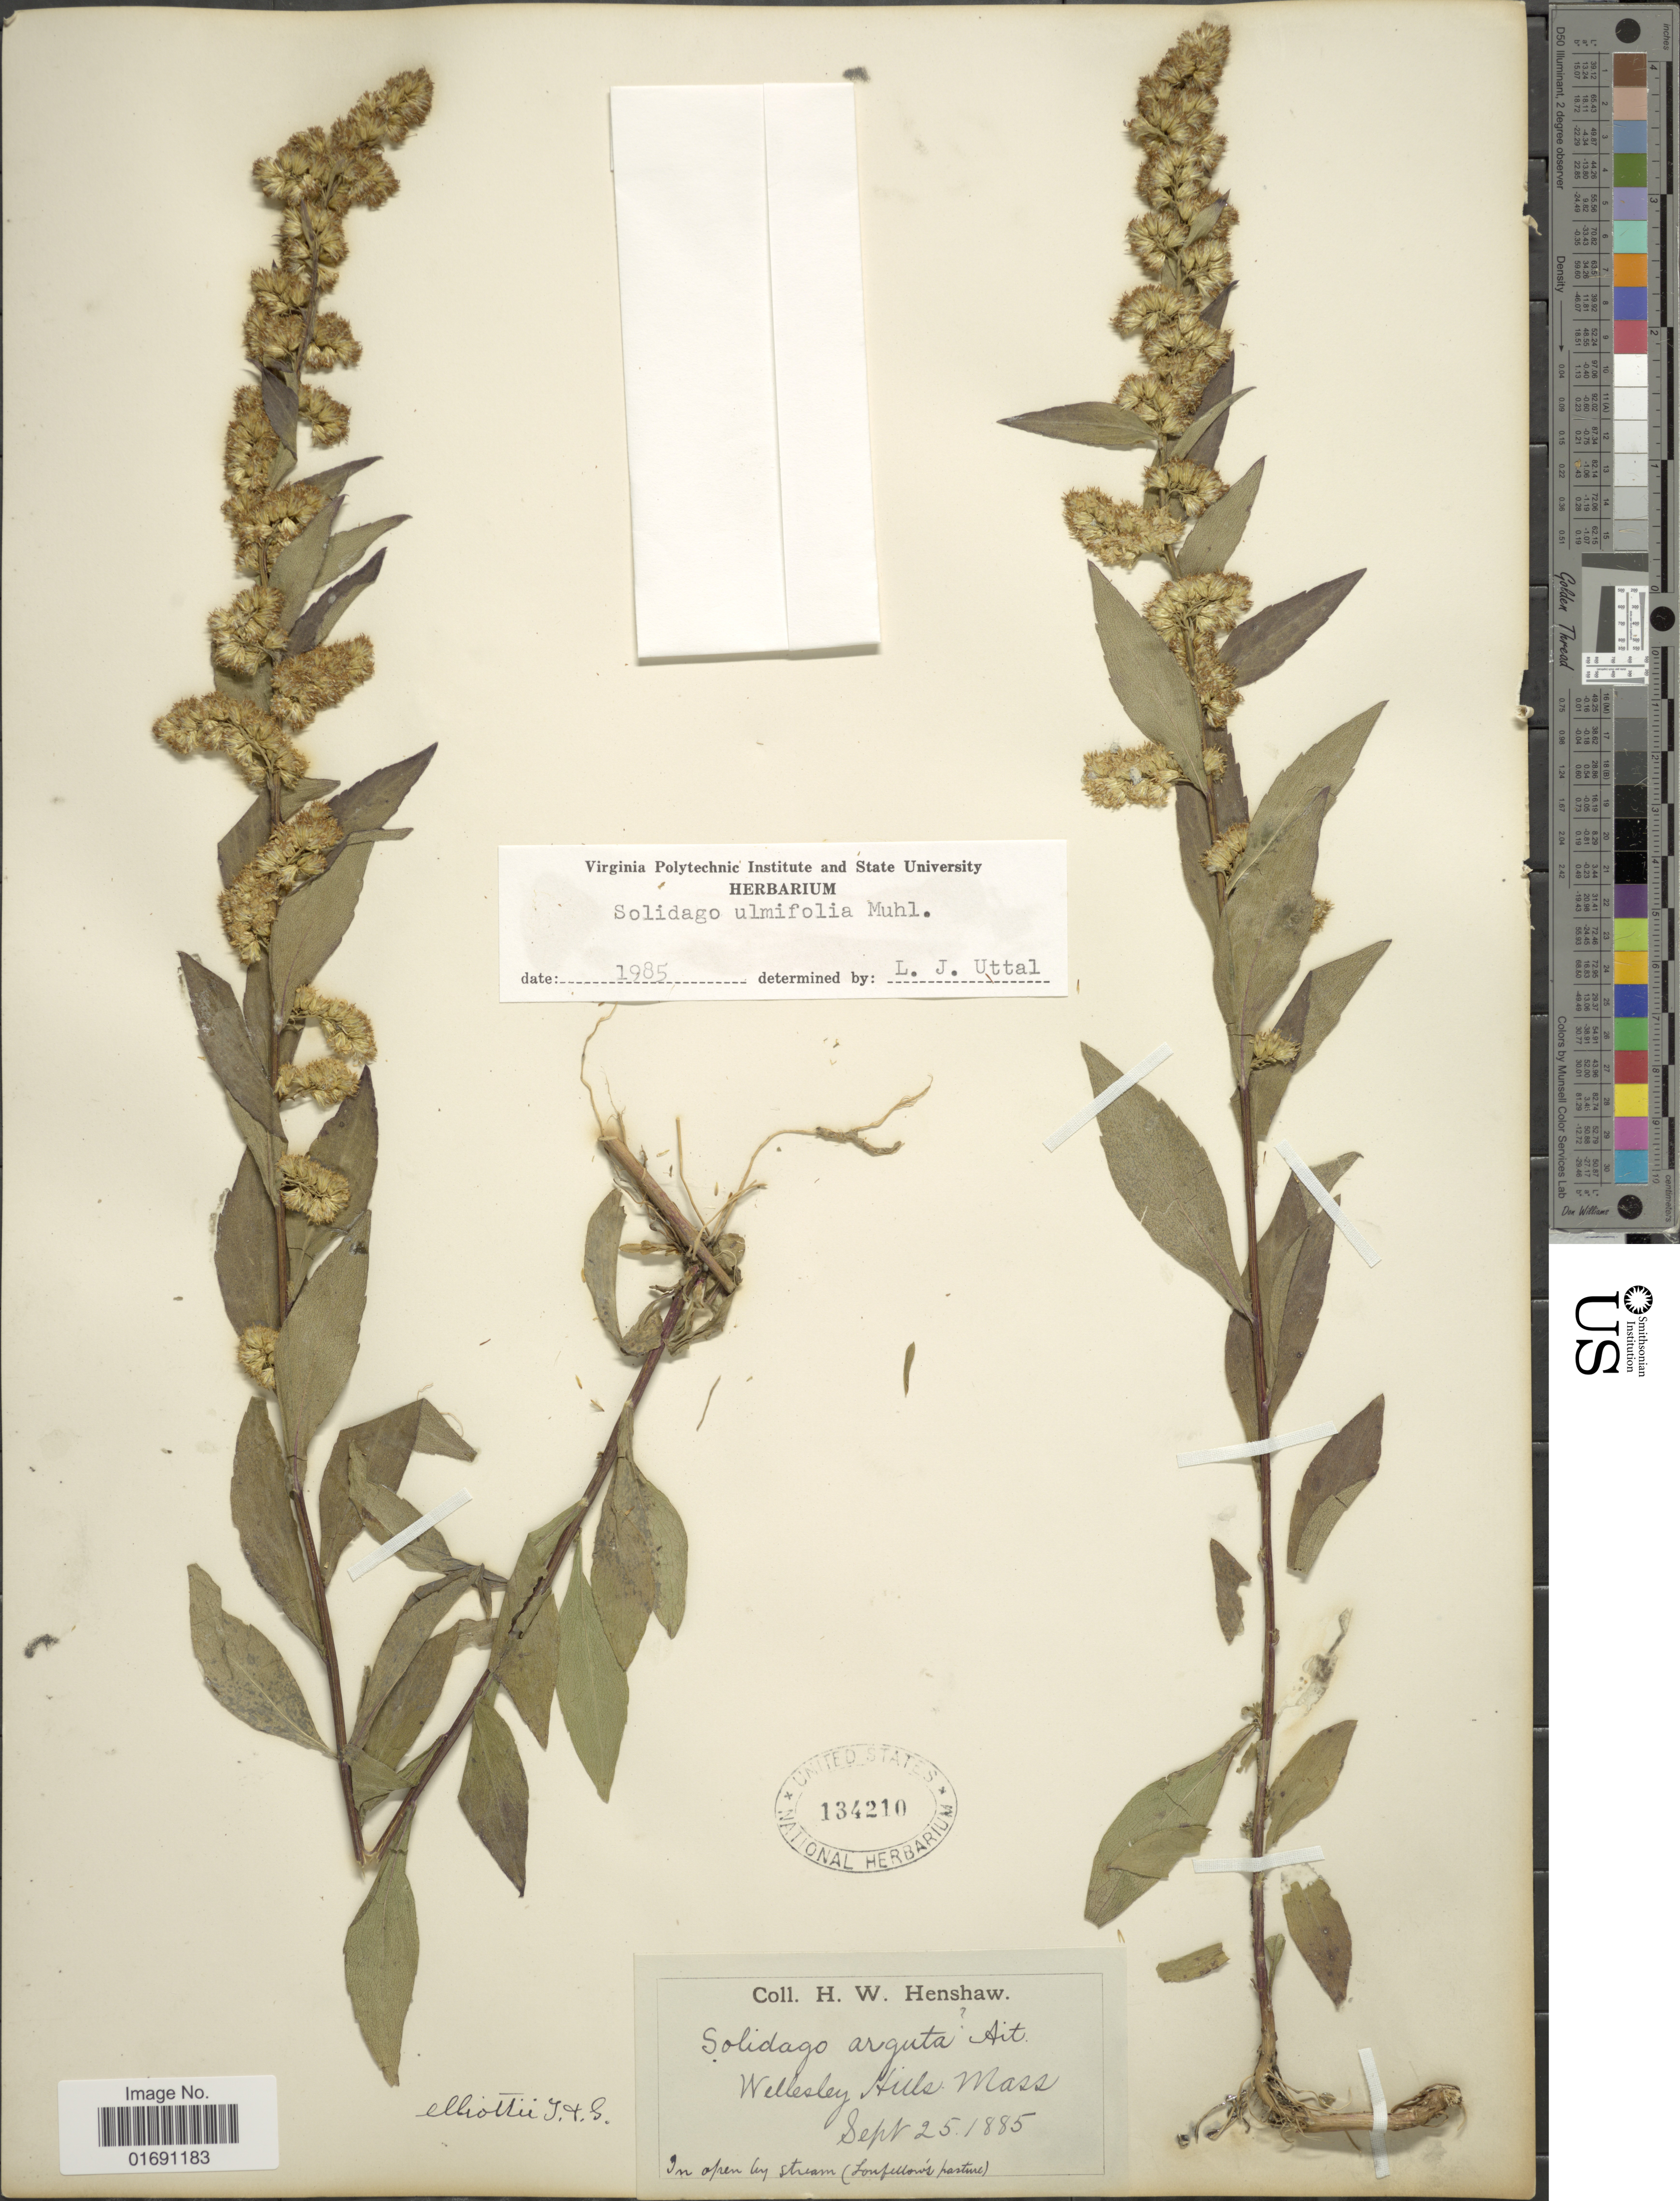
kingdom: Plantae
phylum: Tracheophyta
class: Magnoliopsida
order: Asterales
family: Asteraceae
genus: Solidago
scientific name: Solidago ulmifolia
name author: Muhl. ex Willd.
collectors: H. Henshaw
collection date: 1885-09-25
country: United States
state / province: Massachusetts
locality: Wellesley Hills, In open by stream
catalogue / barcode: US 134210